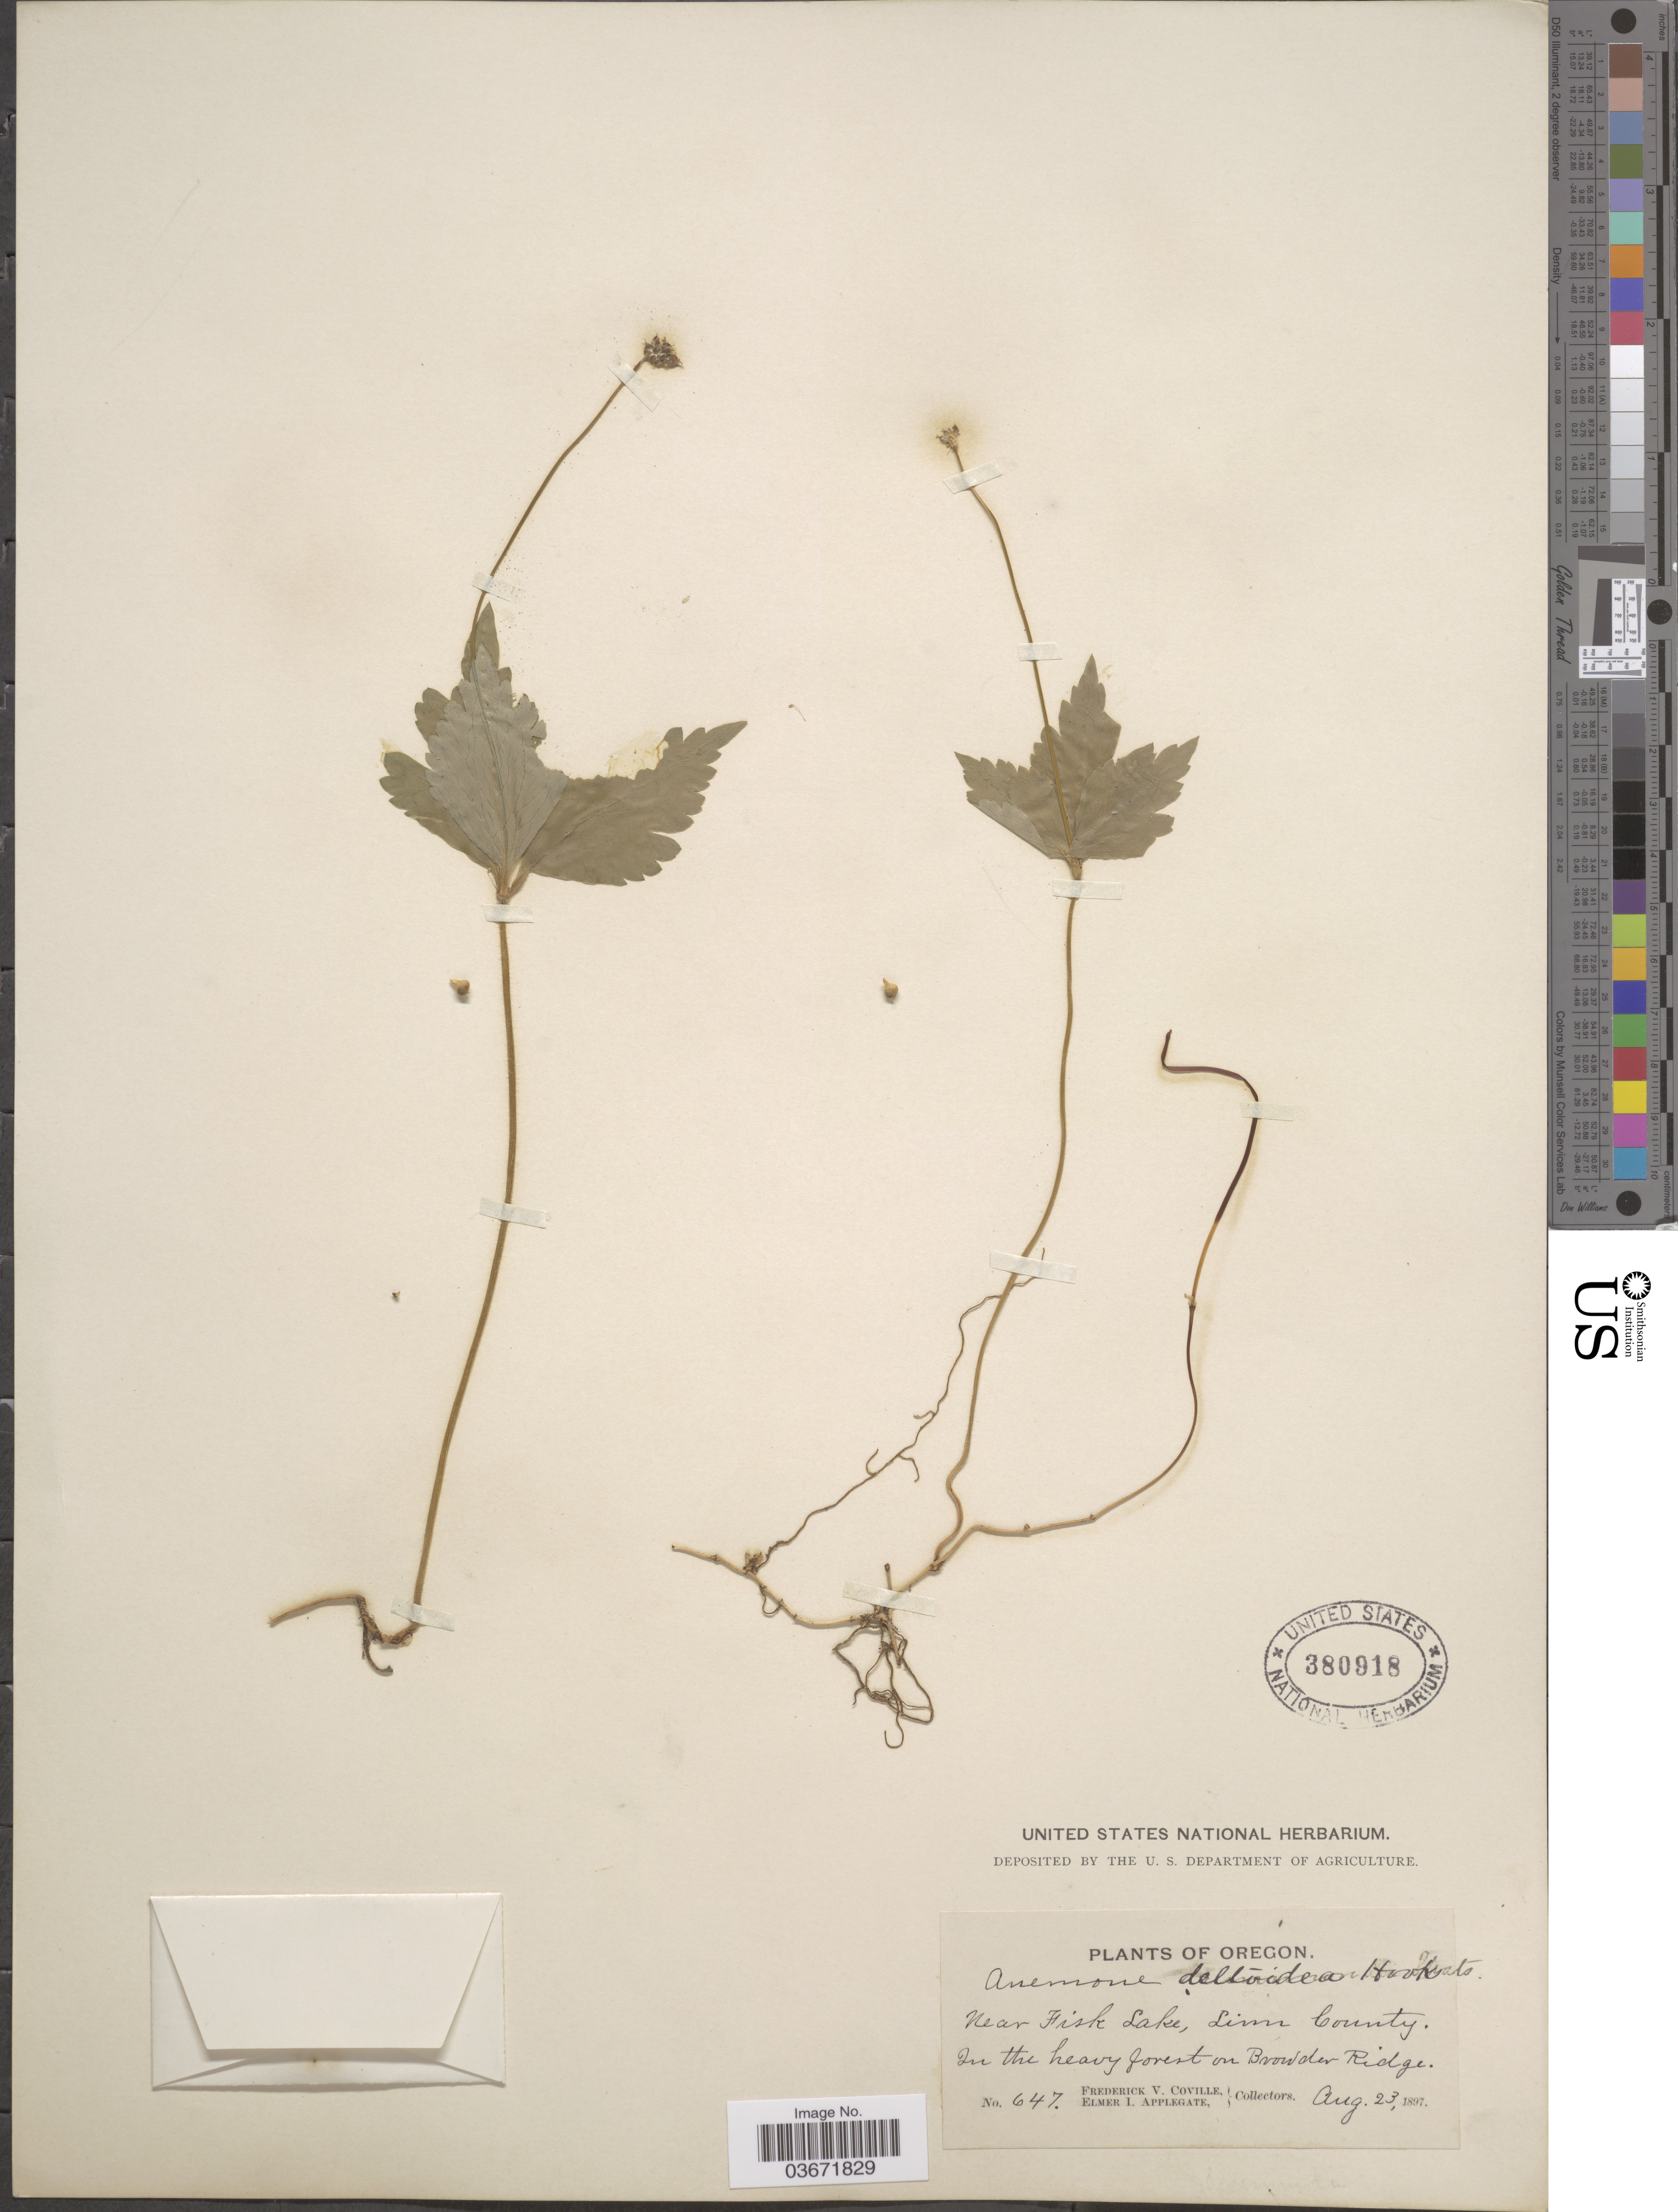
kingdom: Plantae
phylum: Tracheophyta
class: Magnoliopsida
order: Ranunculales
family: Ranunculaceae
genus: Anemone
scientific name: Anemone deltoidea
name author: Douglas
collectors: F. V. Coville & E. I. Applegate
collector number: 647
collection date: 1897-08-23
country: United States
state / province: Oregon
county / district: Linn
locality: Near Fisk Lake, Linn County. In the heavy forest on Browder Ridge.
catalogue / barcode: US 380918